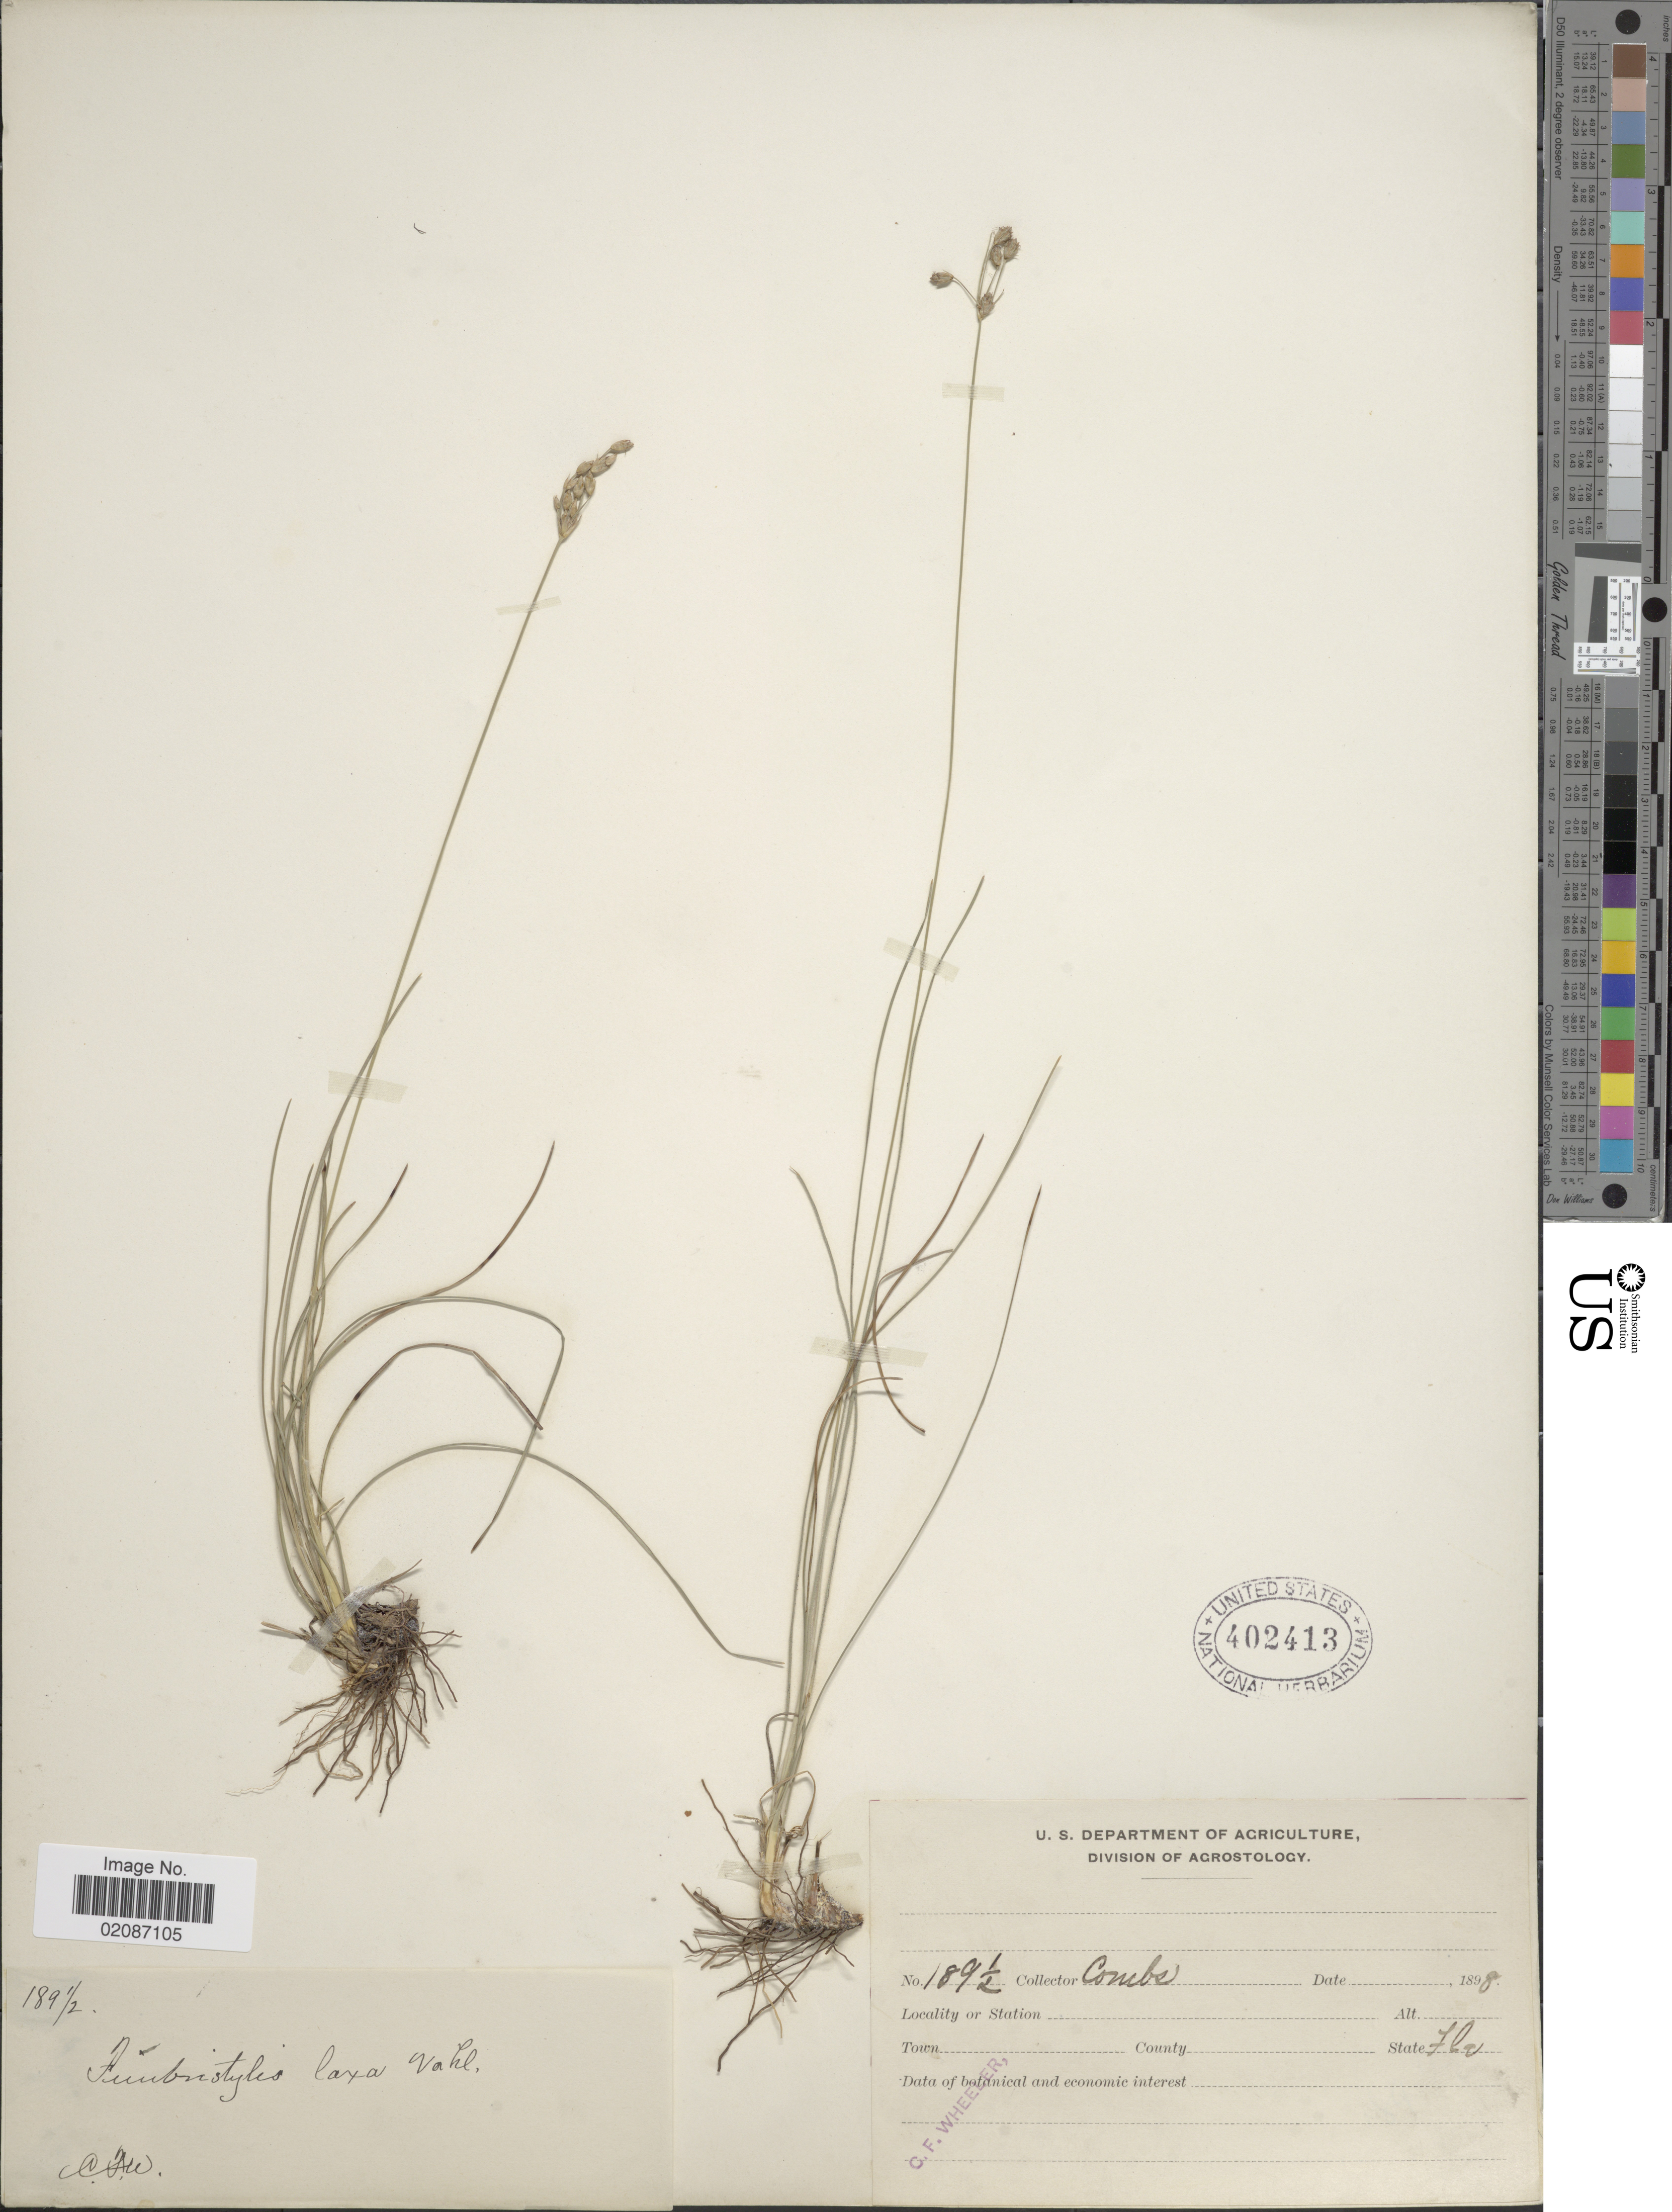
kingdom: Plantae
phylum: Tracheophyta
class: Liliopsida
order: Poales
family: Cyperaceae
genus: Fimbristylis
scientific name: Fimbristylis castanea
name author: (Michx.) Vahl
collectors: -. Combs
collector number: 189½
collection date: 1898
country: United States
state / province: Florida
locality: Fla.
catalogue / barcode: US 402413